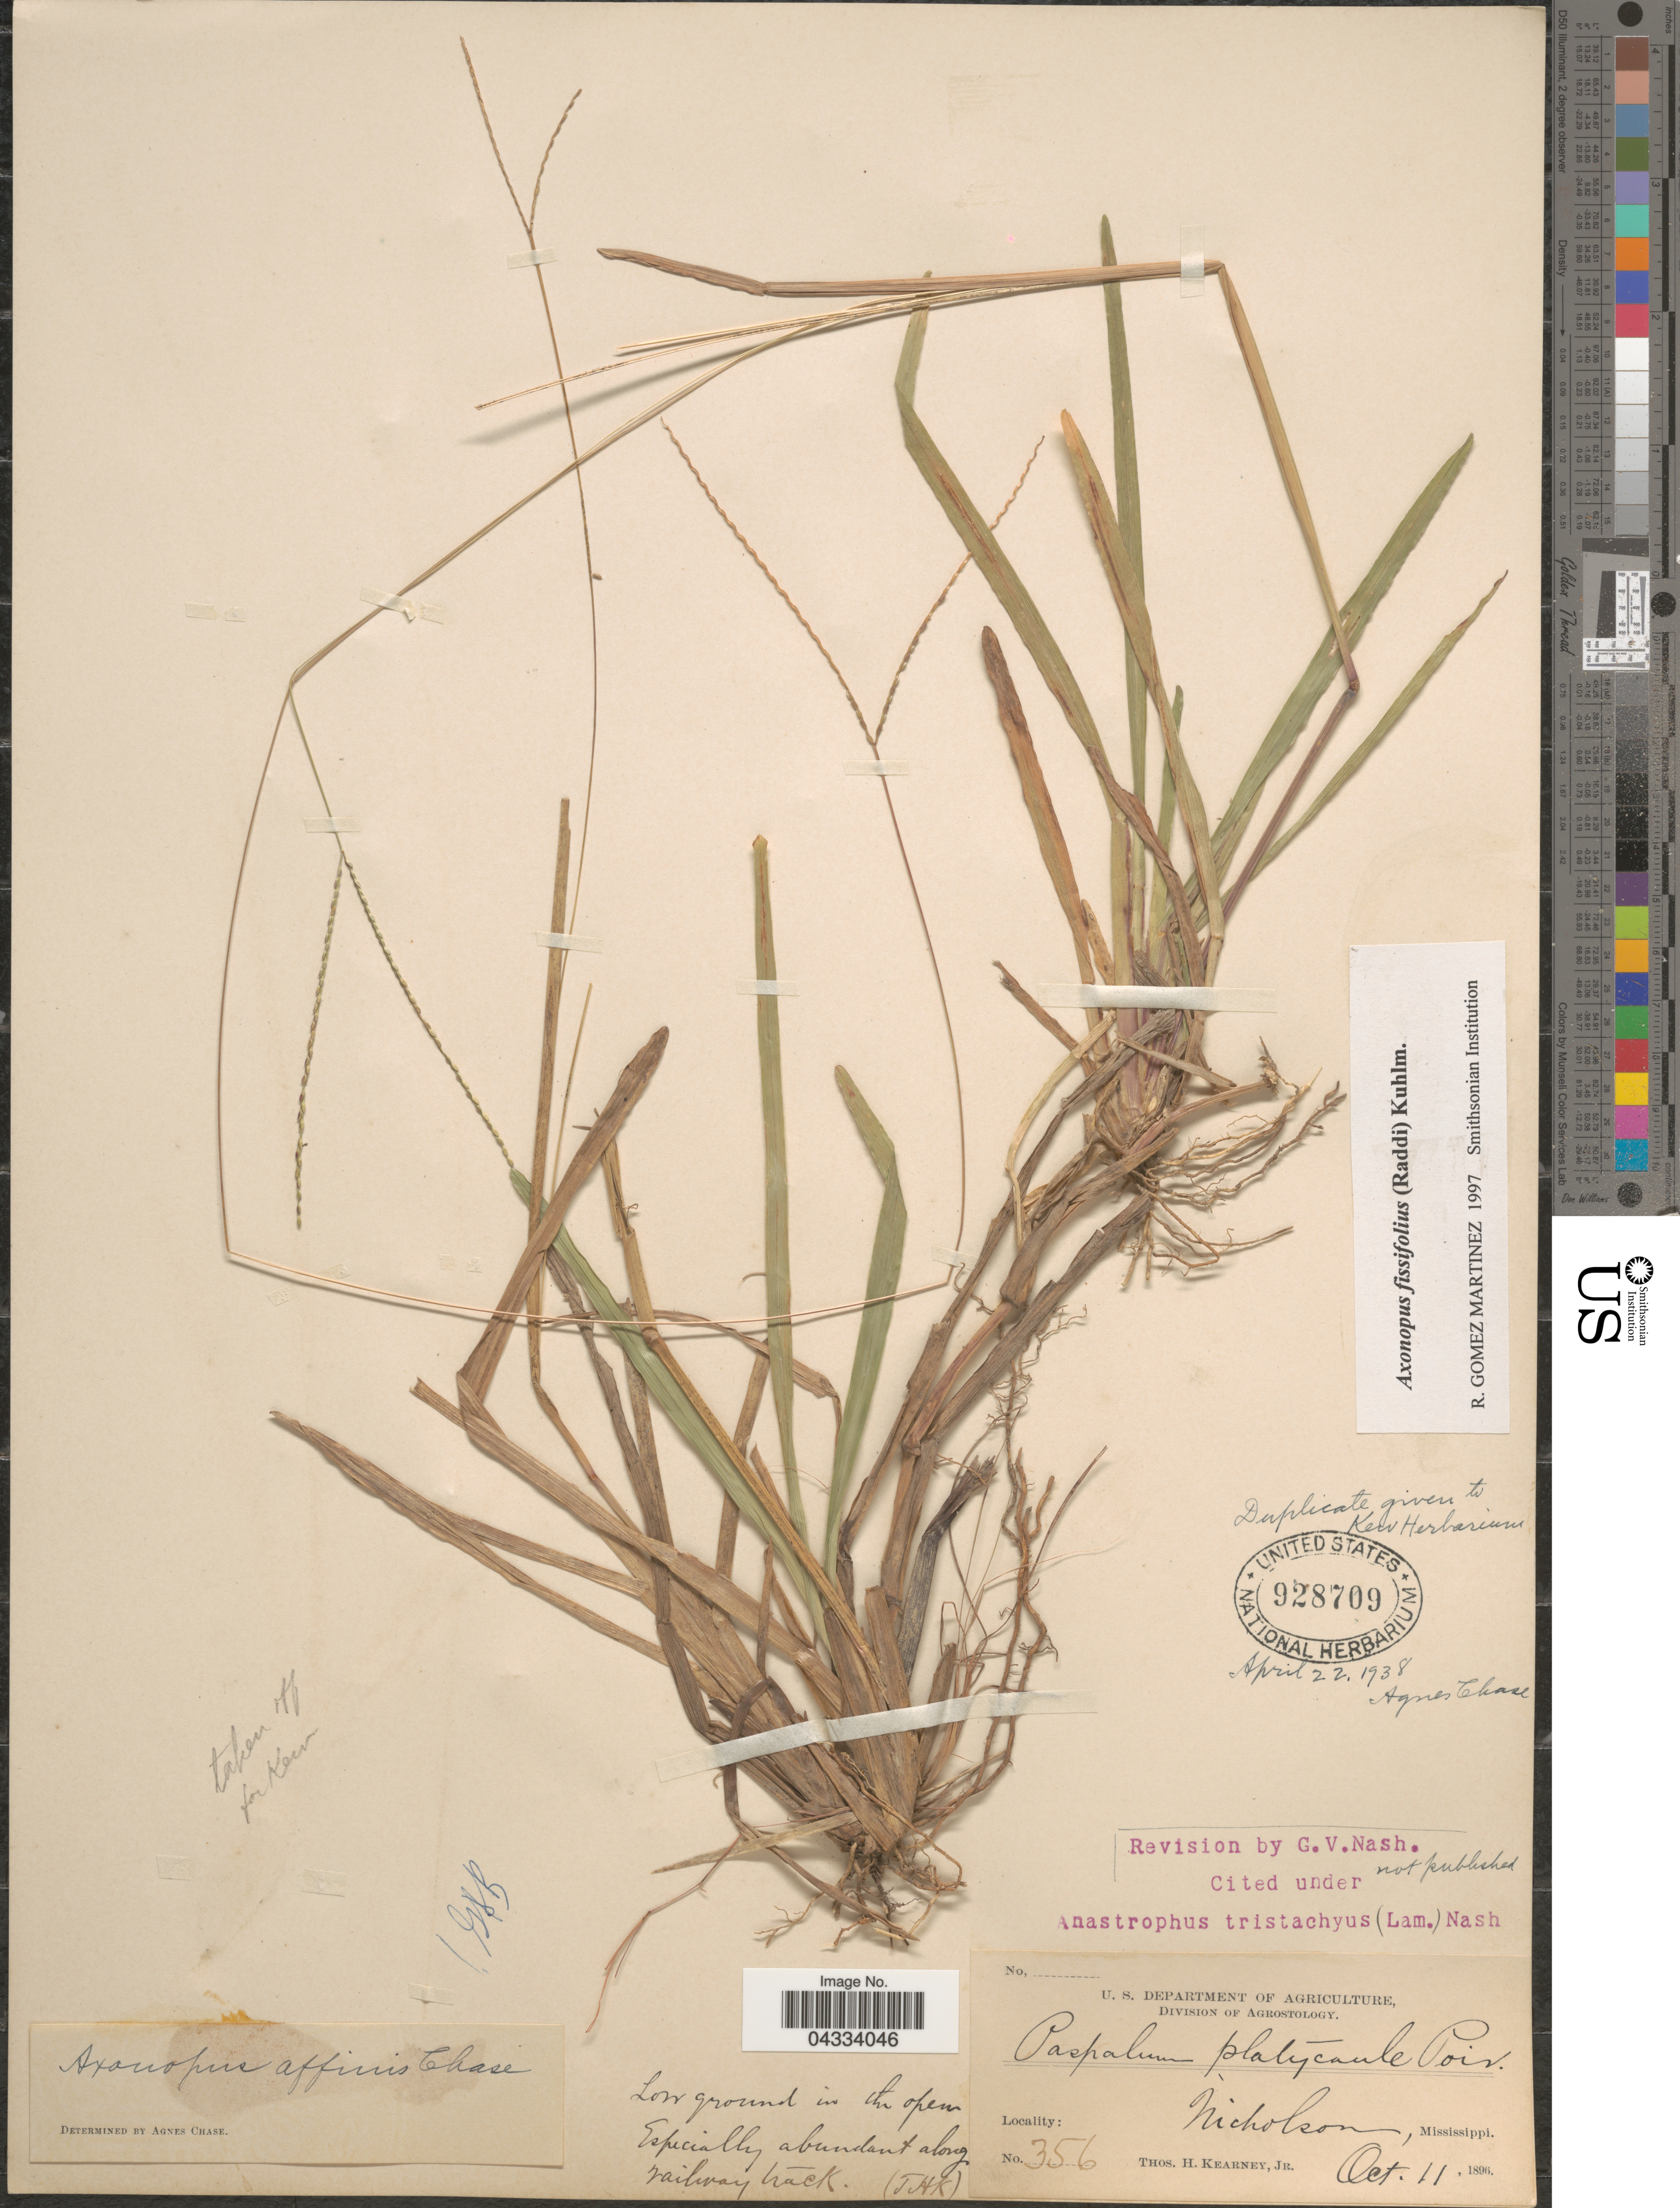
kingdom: Plantae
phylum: Tracheophyta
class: Liliopsida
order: Poales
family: Poaceae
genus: Axonopus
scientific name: Axonopus fissifolius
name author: (Raddi) Kuhlm.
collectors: T. H. Kearney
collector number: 356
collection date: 1896-10-11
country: United States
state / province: Mississippi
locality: Nicholson.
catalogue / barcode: US 928709